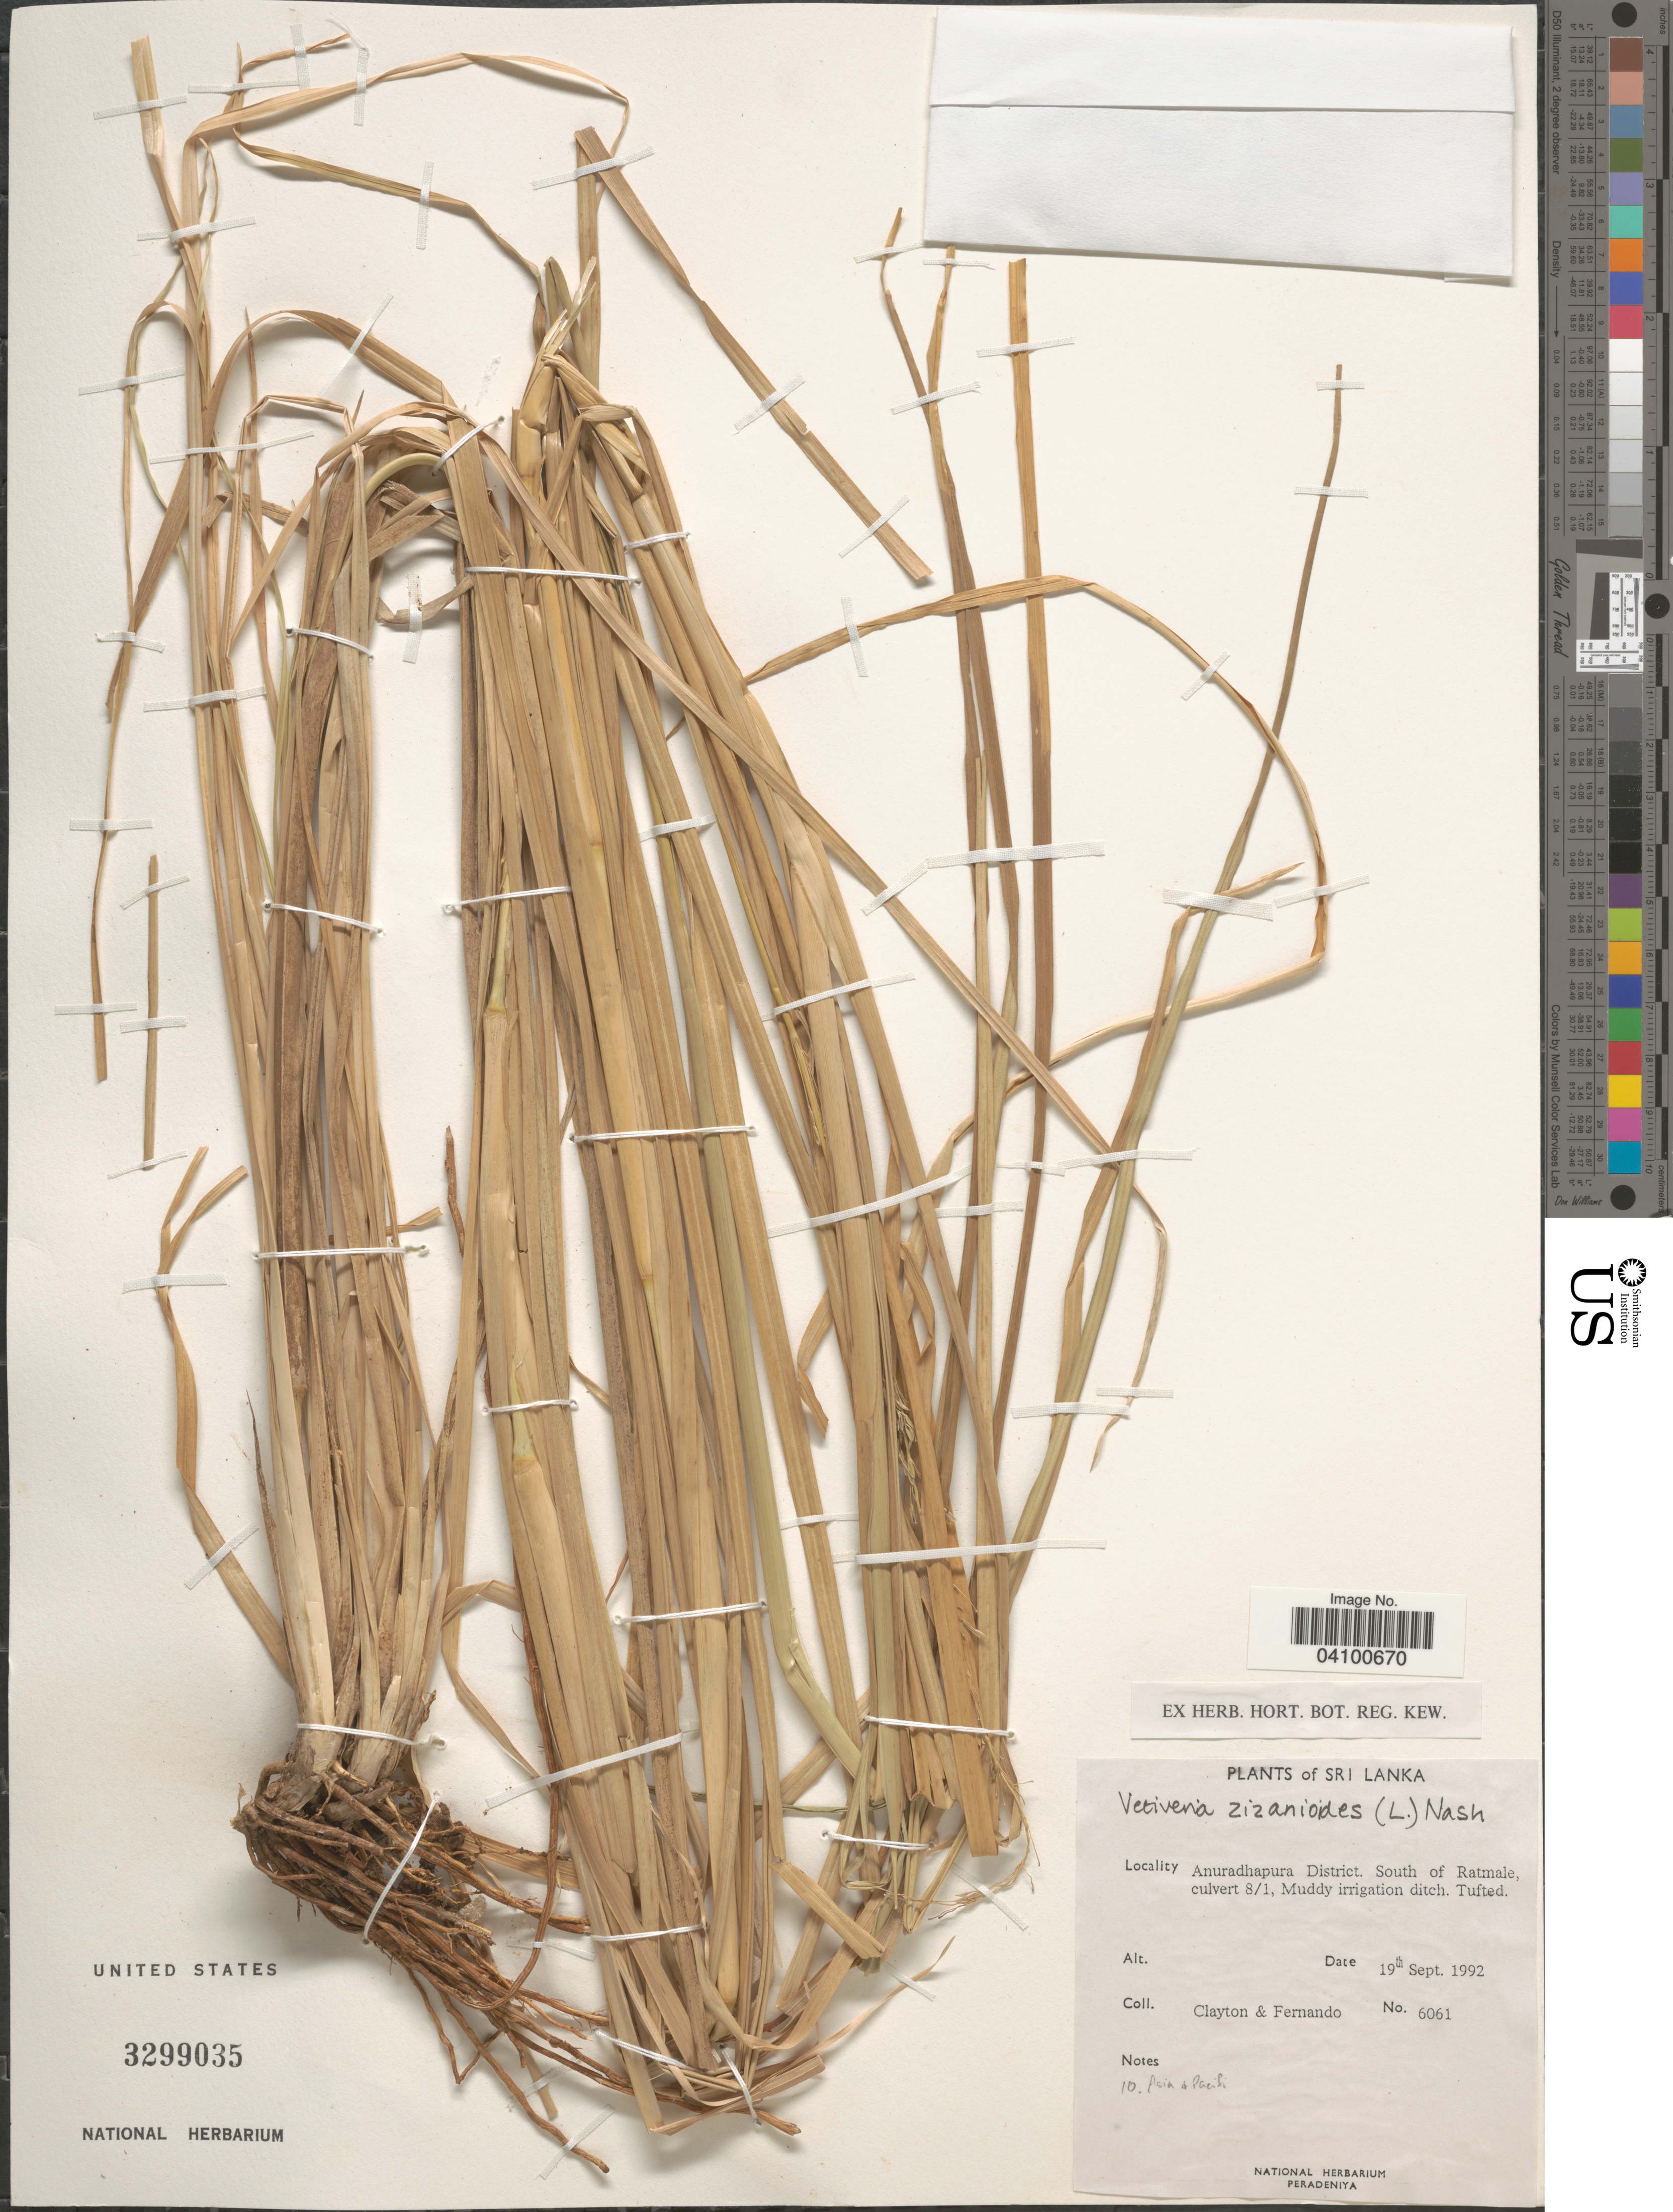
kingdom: Plantae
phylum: Tracheophyta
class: Liliopsida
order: Poales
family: Poaceae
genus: Chrysopogon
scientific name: Chrysopogon zizanioides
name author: (L.) Roberty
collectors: Clayton & -- Fernando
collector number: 6061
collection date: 1992-09-19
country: Sri Lanka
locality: Anuradhapura District. South of Ratmale, culvert 8/1, Muddy irrigation ditch.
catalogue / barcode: US 3299035